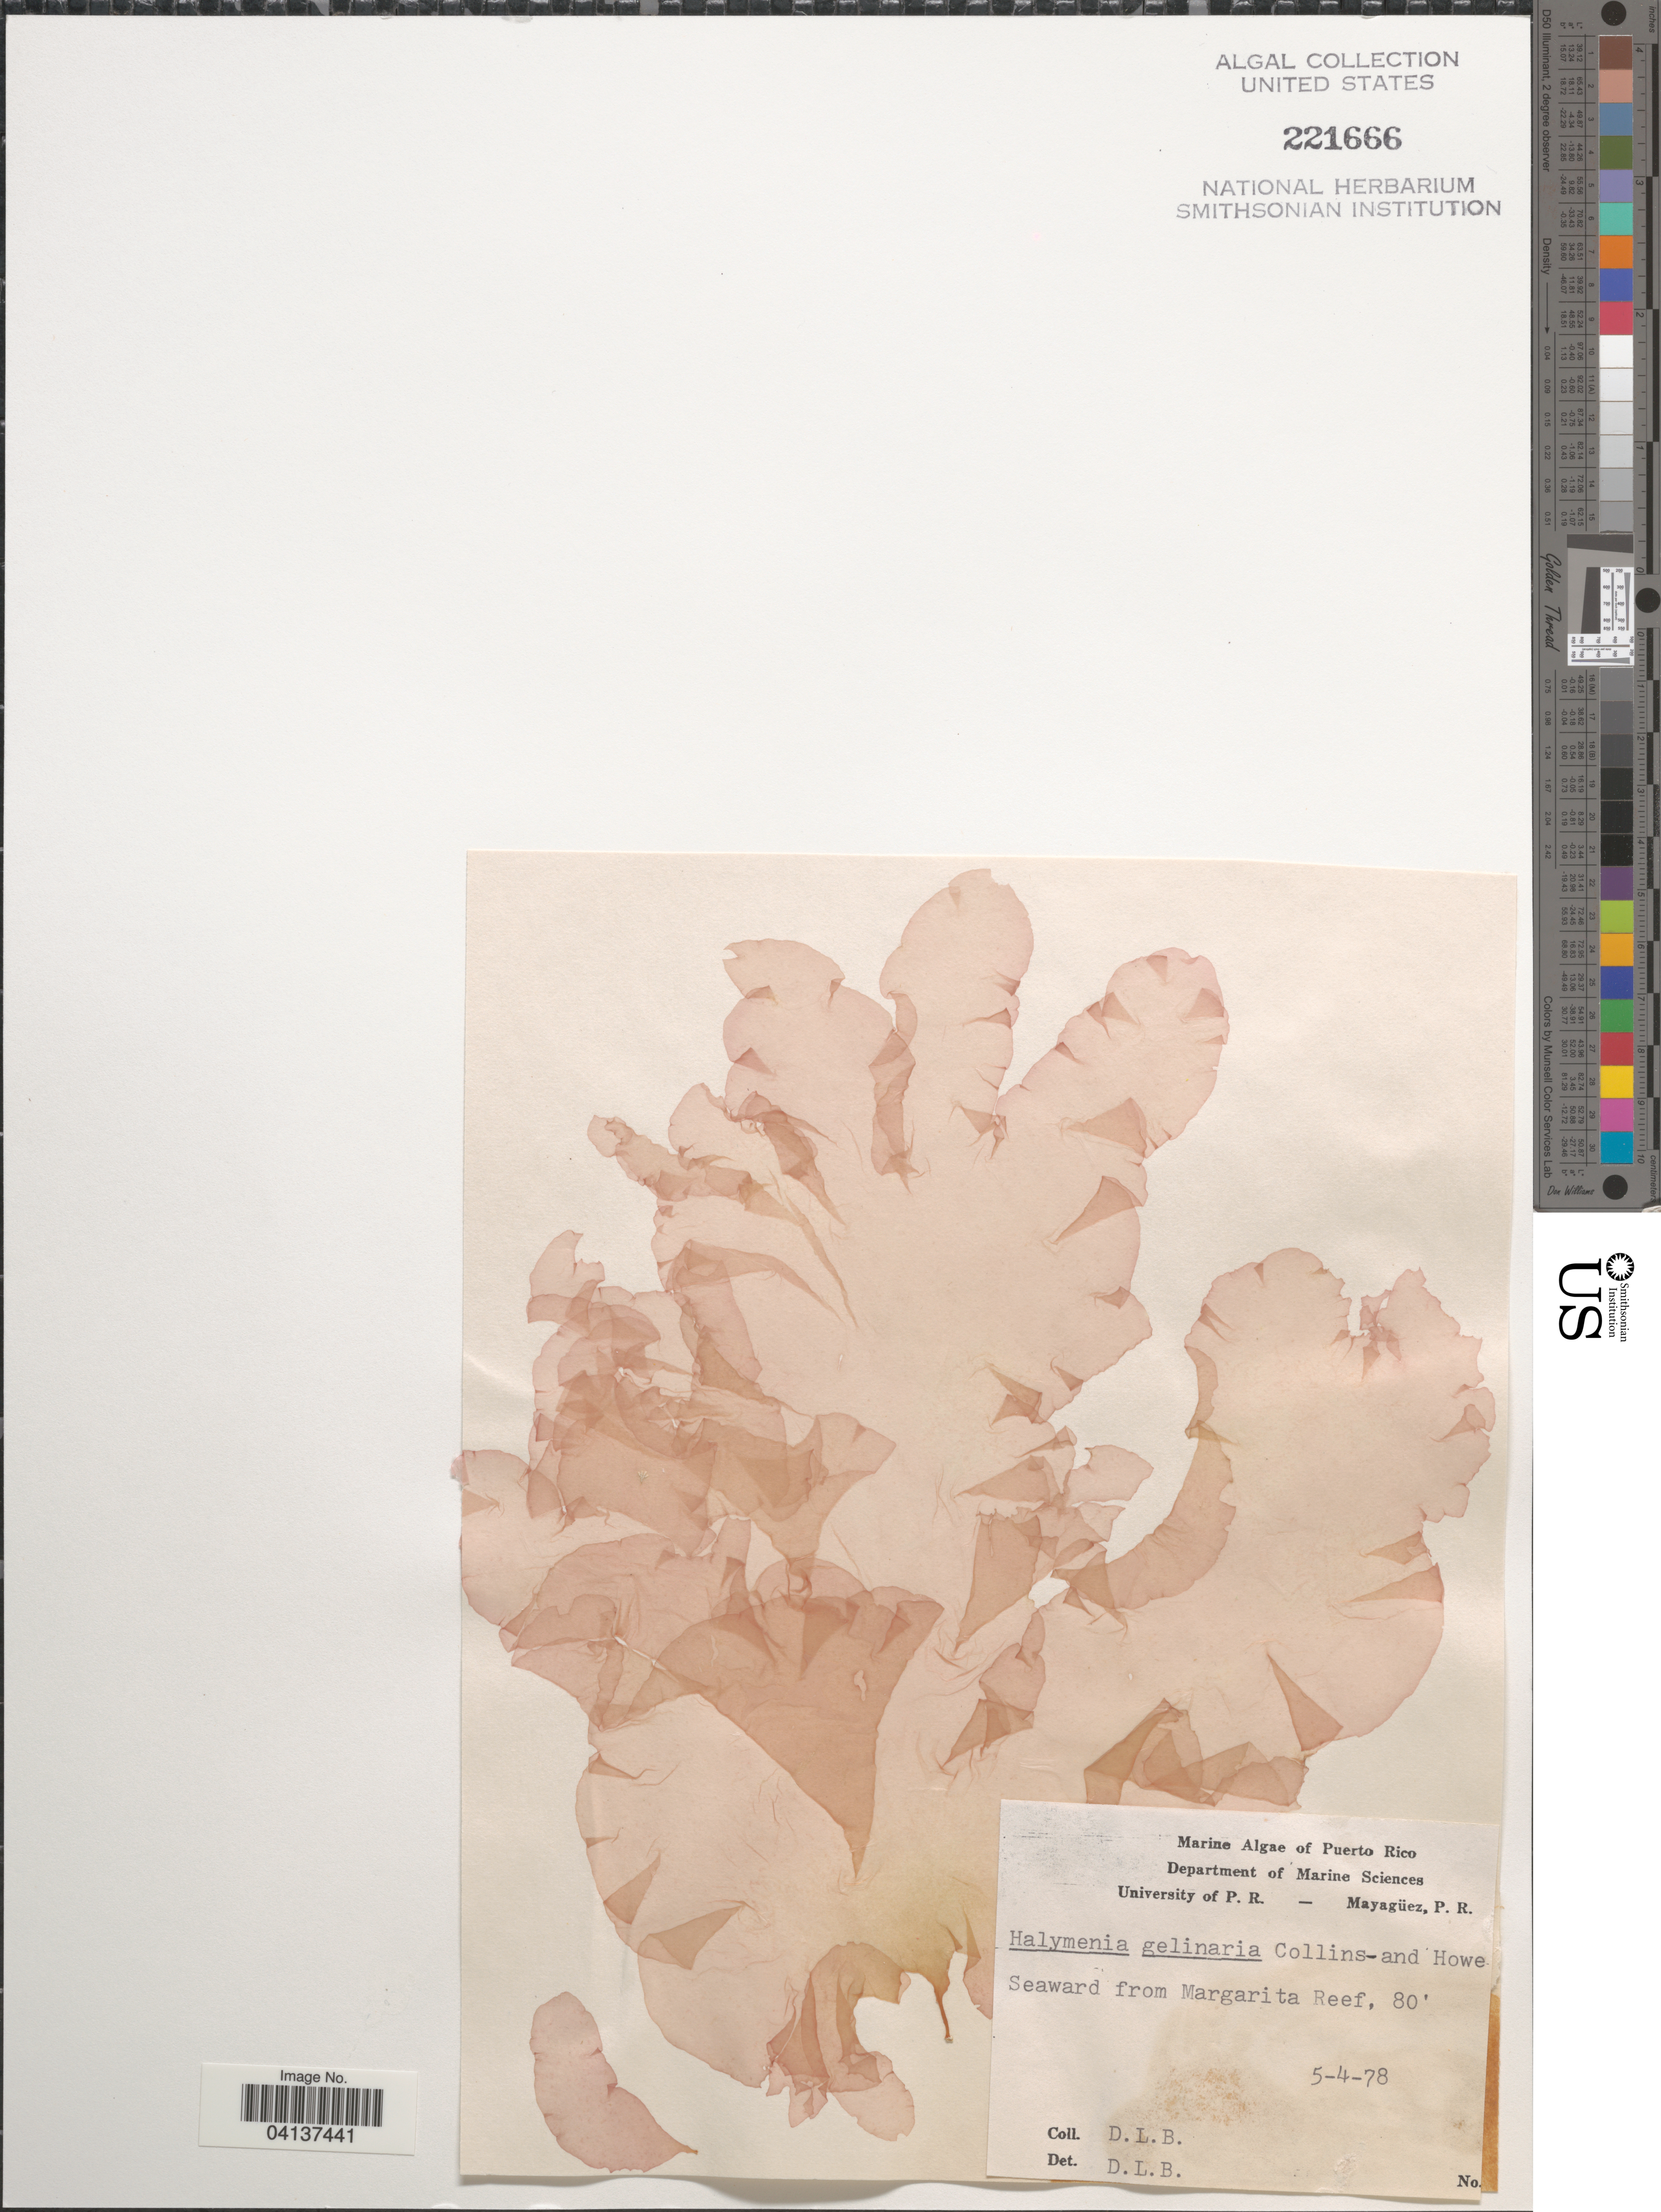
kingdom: Plantae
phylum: Rhodophyta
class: Florideophyceae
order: Halymeniales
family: Halymeniaceae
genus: Halymenia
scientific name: Halymenia floridana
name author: J. Agardh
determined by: Algae name updating Project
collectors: D. L. B.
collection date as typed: Transcribed d/m/y: 5/4/78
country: Puerto Rico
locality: Offshore from Margarita Reef.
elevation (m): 24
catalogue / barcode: US 221666